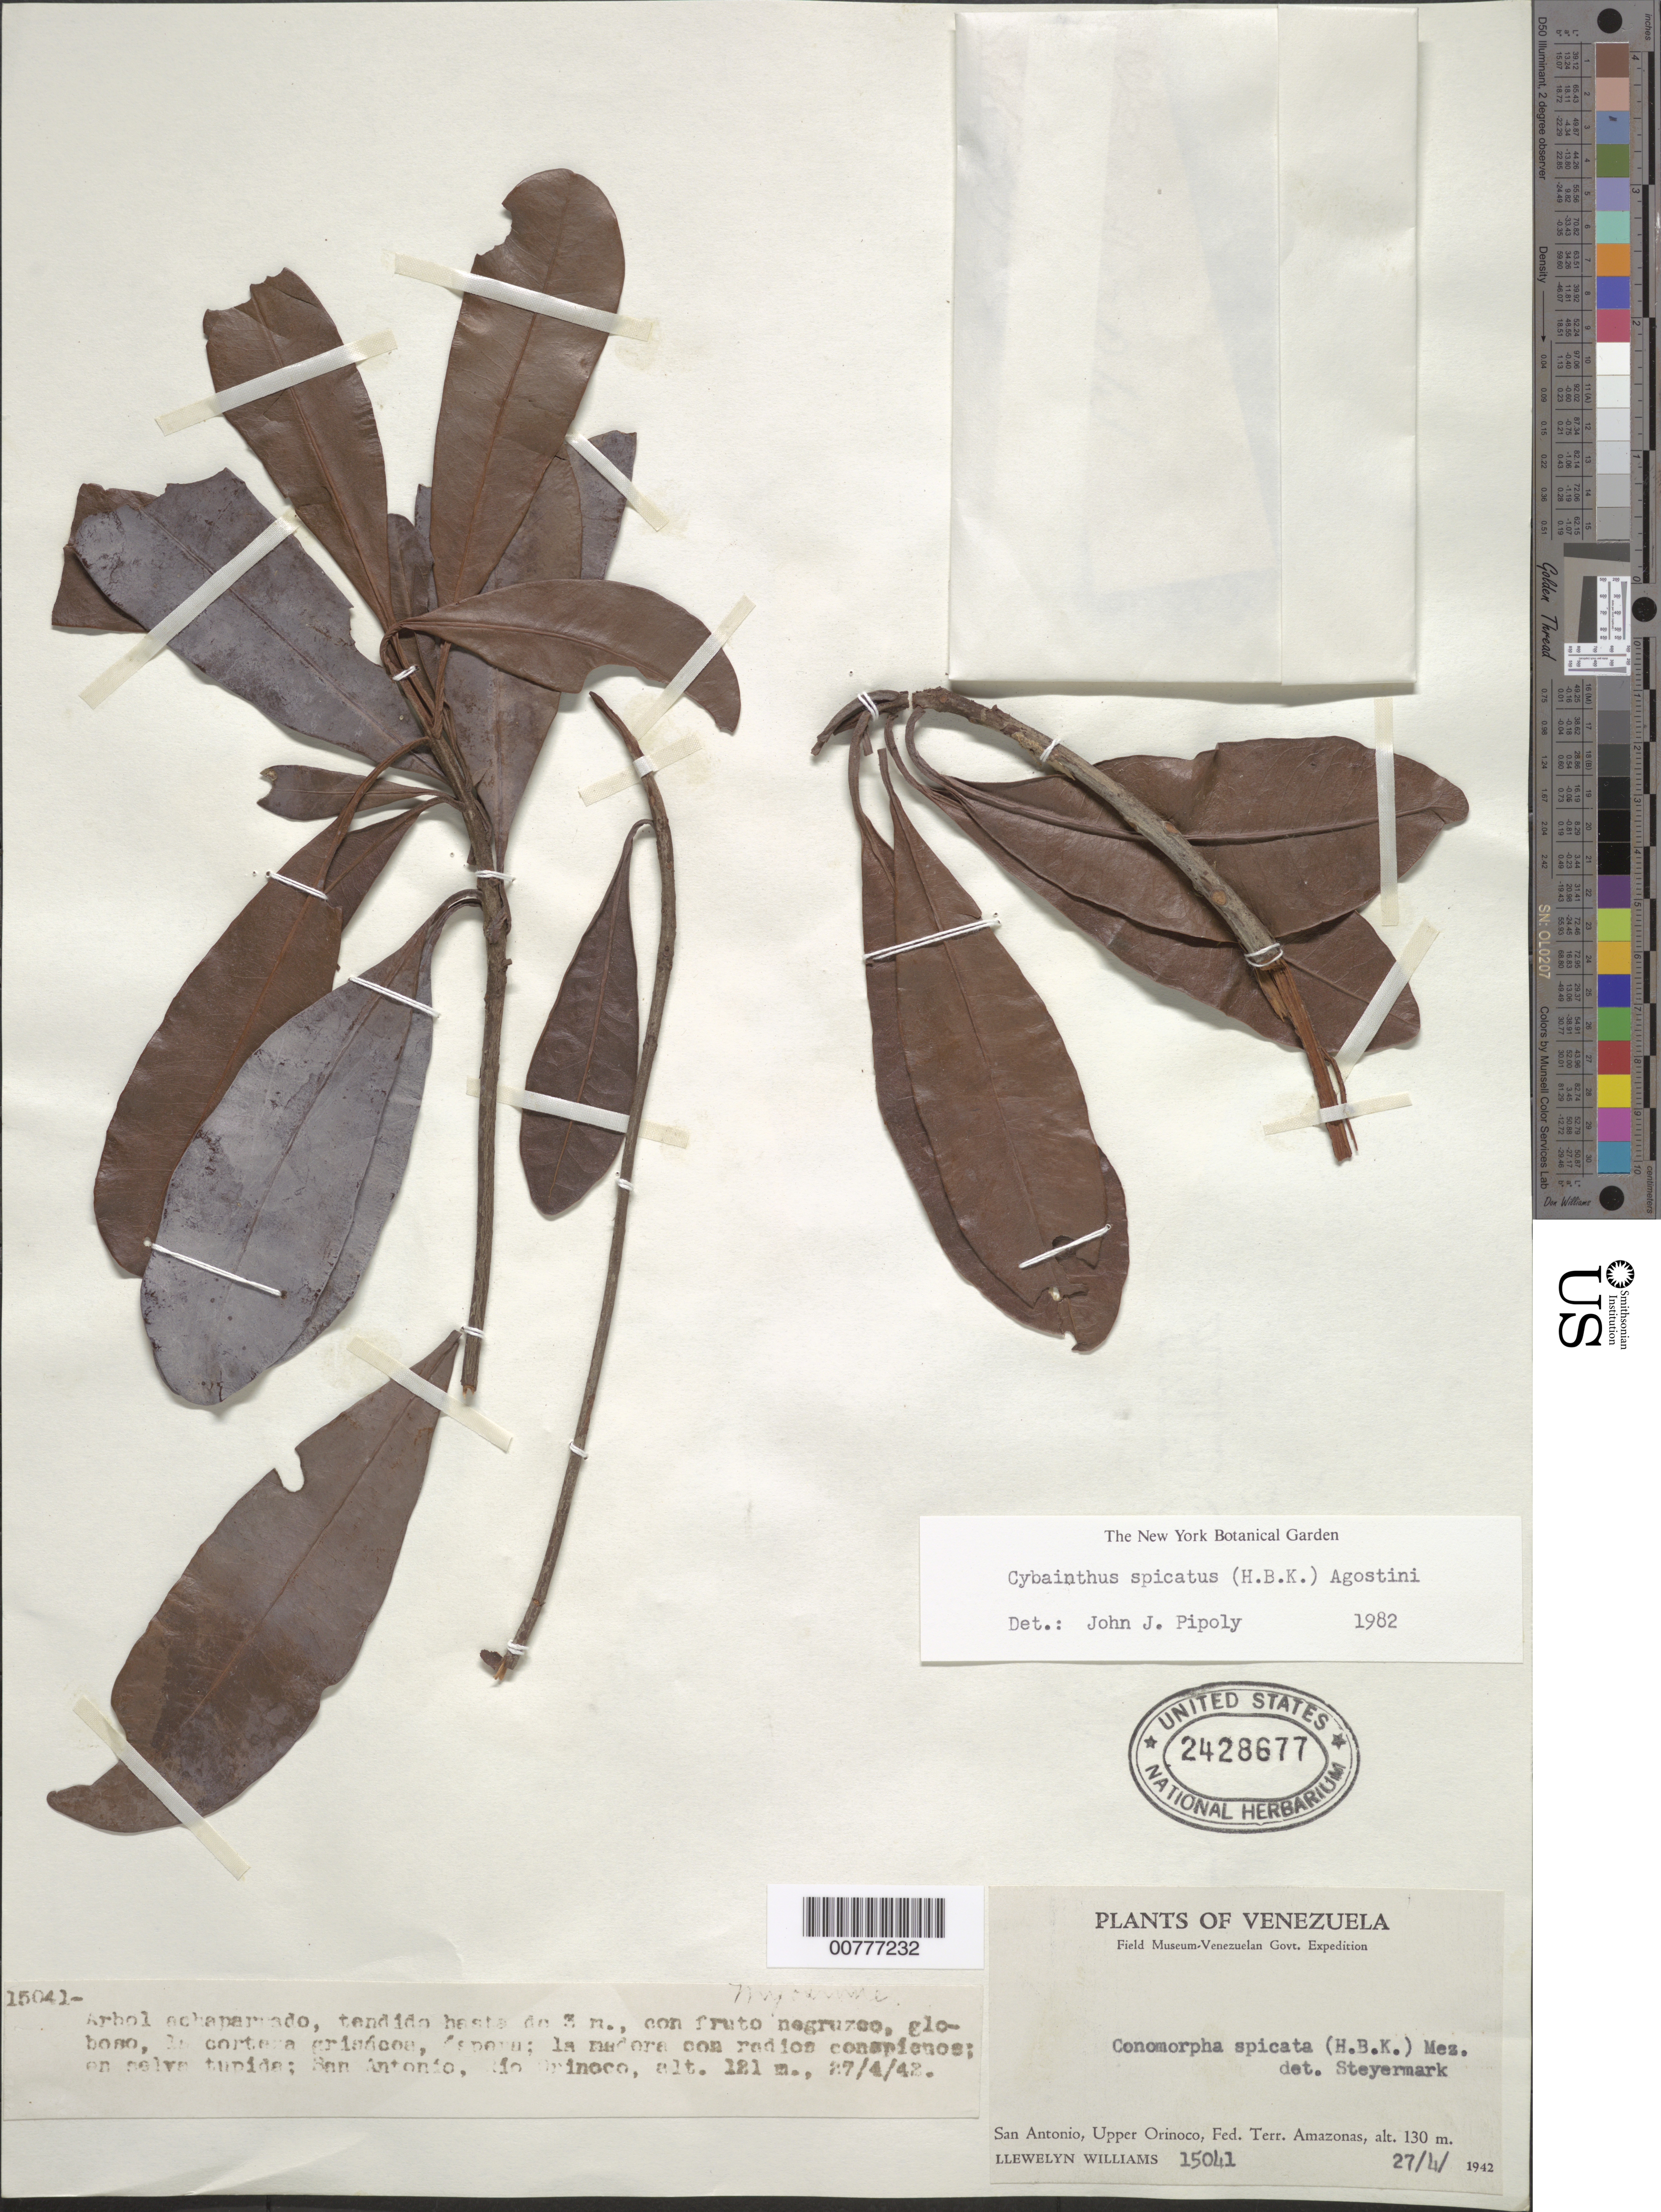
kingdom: Plantae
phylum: Tracheophyta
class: Magnoliopsida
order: Ericales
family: Primulaceae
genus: Cybianthus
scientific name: Cybianthus spicatus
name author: (Kunth) G. Agostini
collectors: Ll. Williams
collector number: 15041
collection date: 1942-04-27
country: Venezuela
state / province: Amazonas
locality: San Antonio, Upper Orinoco, Fed. Terr. Amazonas.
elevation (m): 121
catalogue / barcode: US 2428677